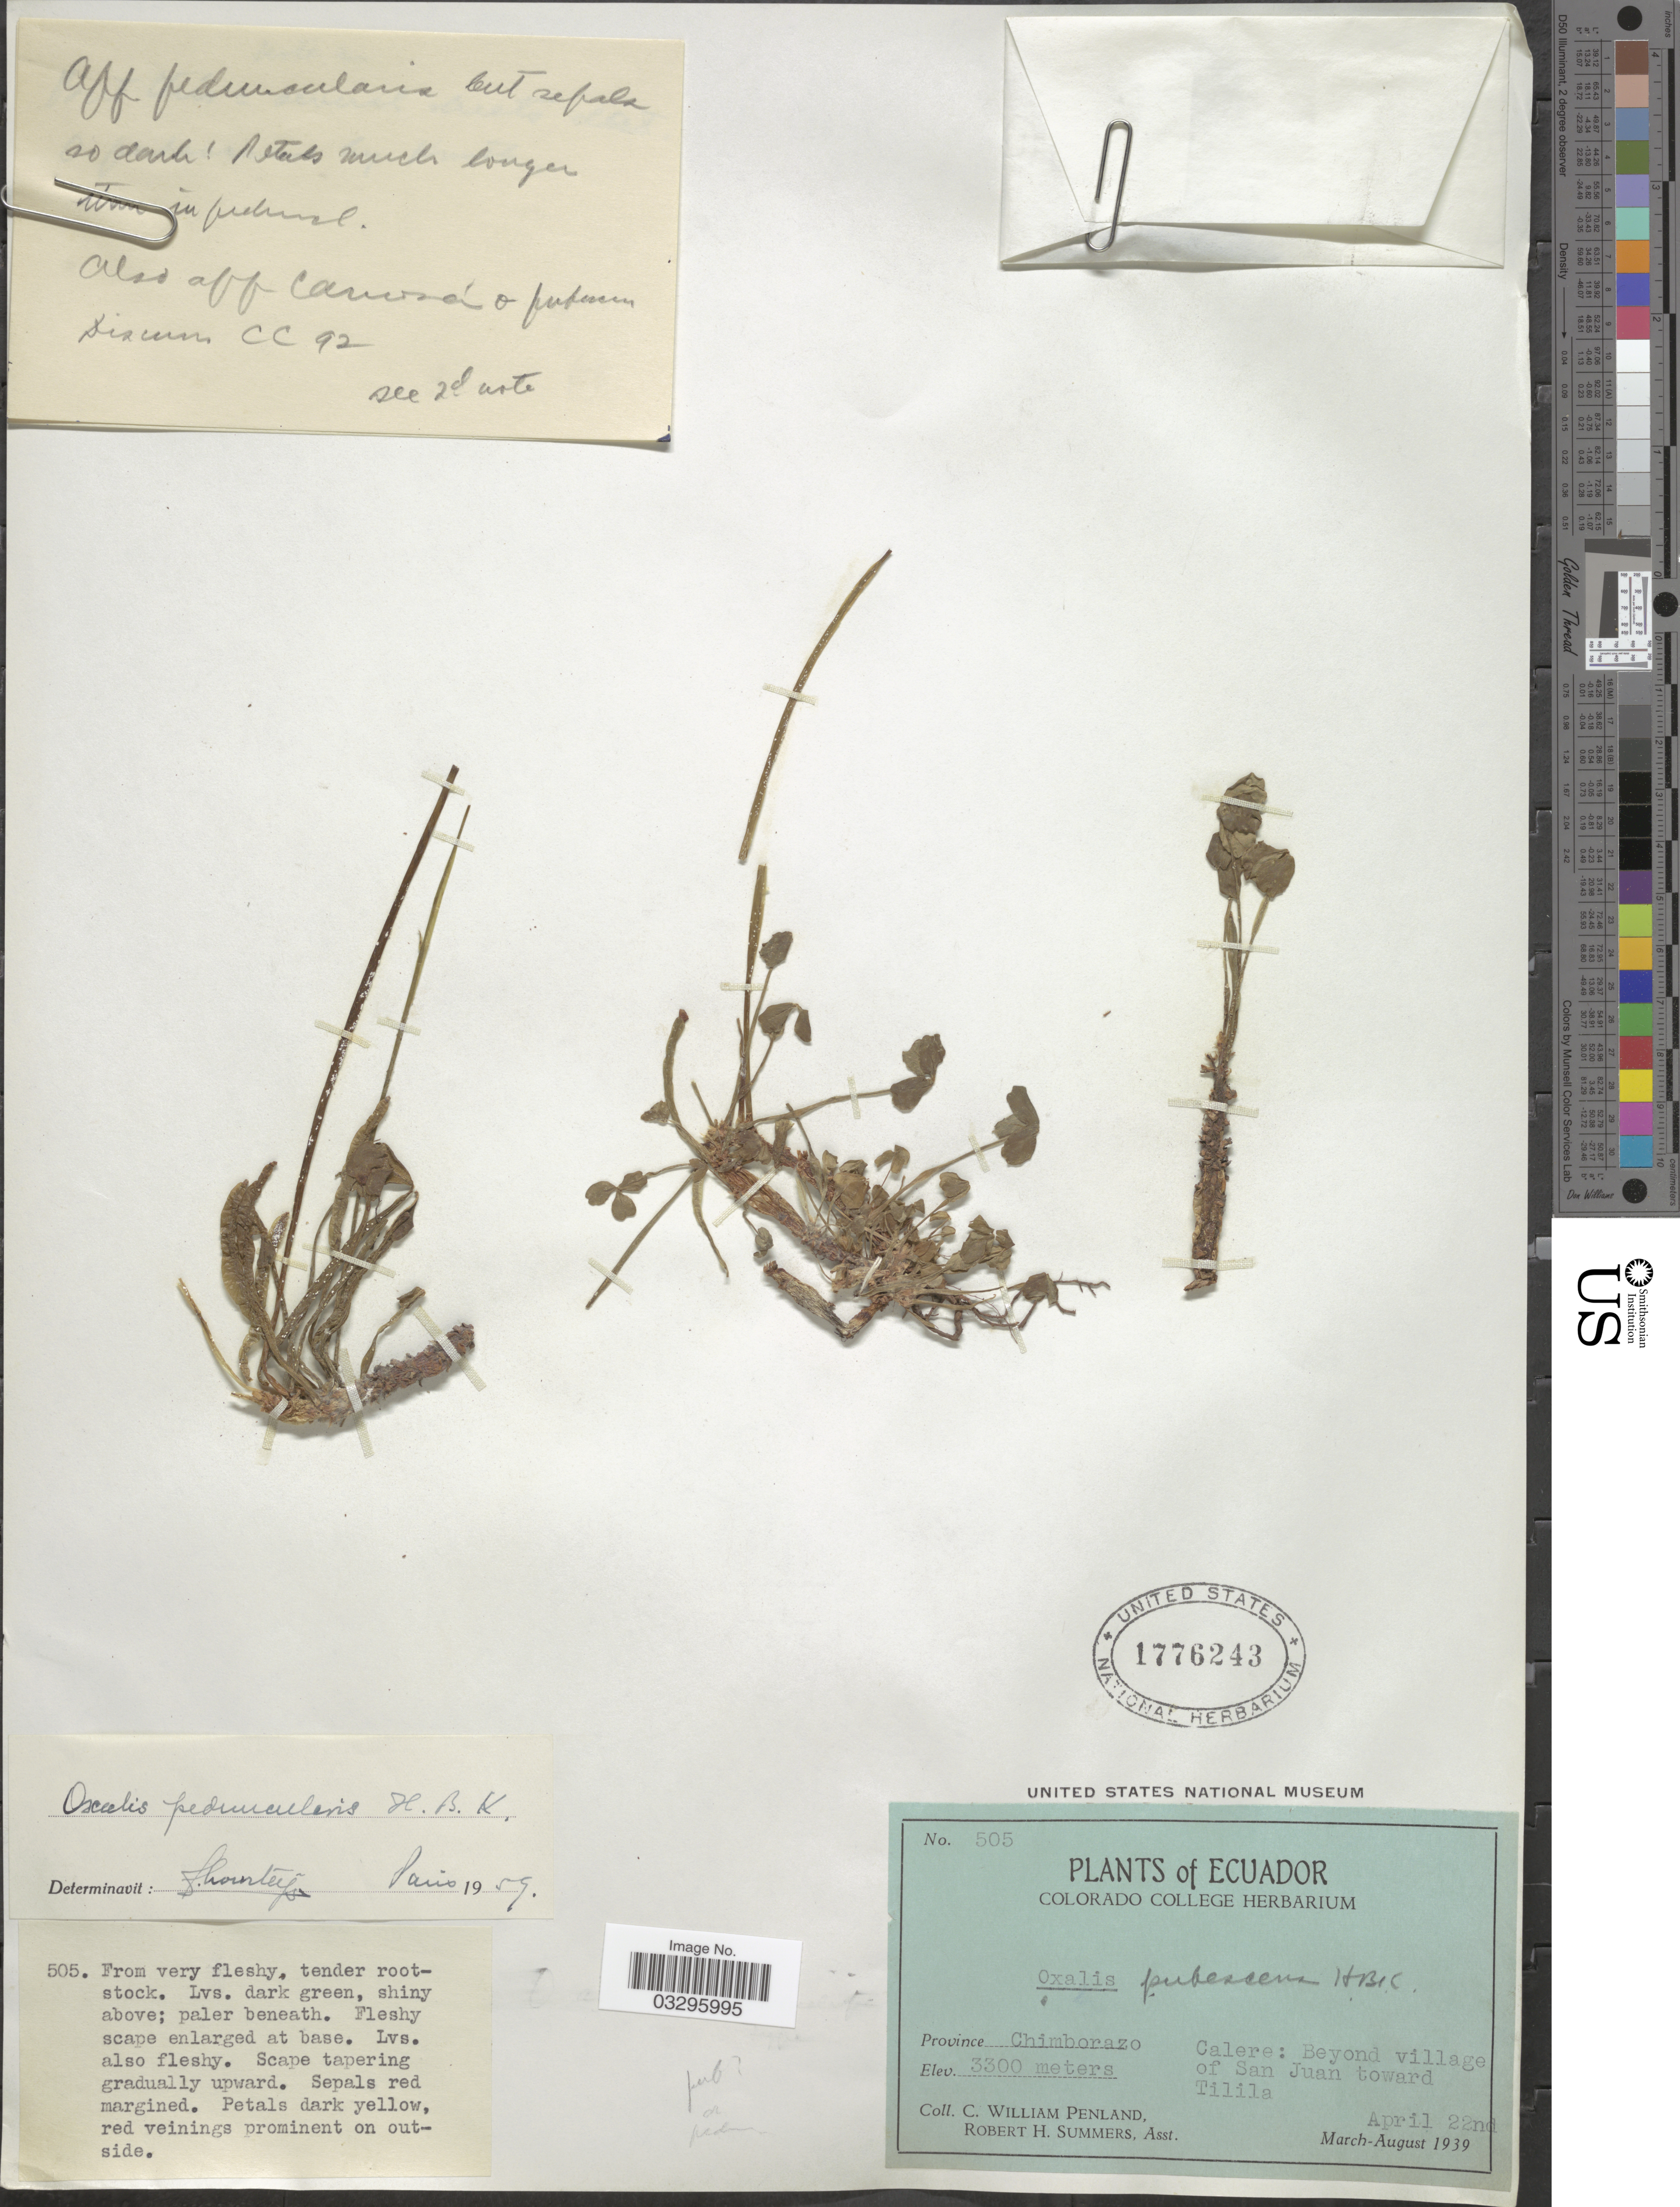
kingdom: Plantae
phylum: Tracheophyta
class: Magnoliopsida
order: Oxalidales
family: Oxalidaceae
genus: Oxalis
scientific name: Oxalis peduncularis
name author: Kunth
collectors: C. W. Penland & R. Summers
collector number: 505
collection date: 1939-04-22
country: Ecuador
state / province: Chimborazo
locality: Calere: Beyond village of San Juan toward Tilila.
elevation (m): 3300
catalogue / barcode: US 1776243